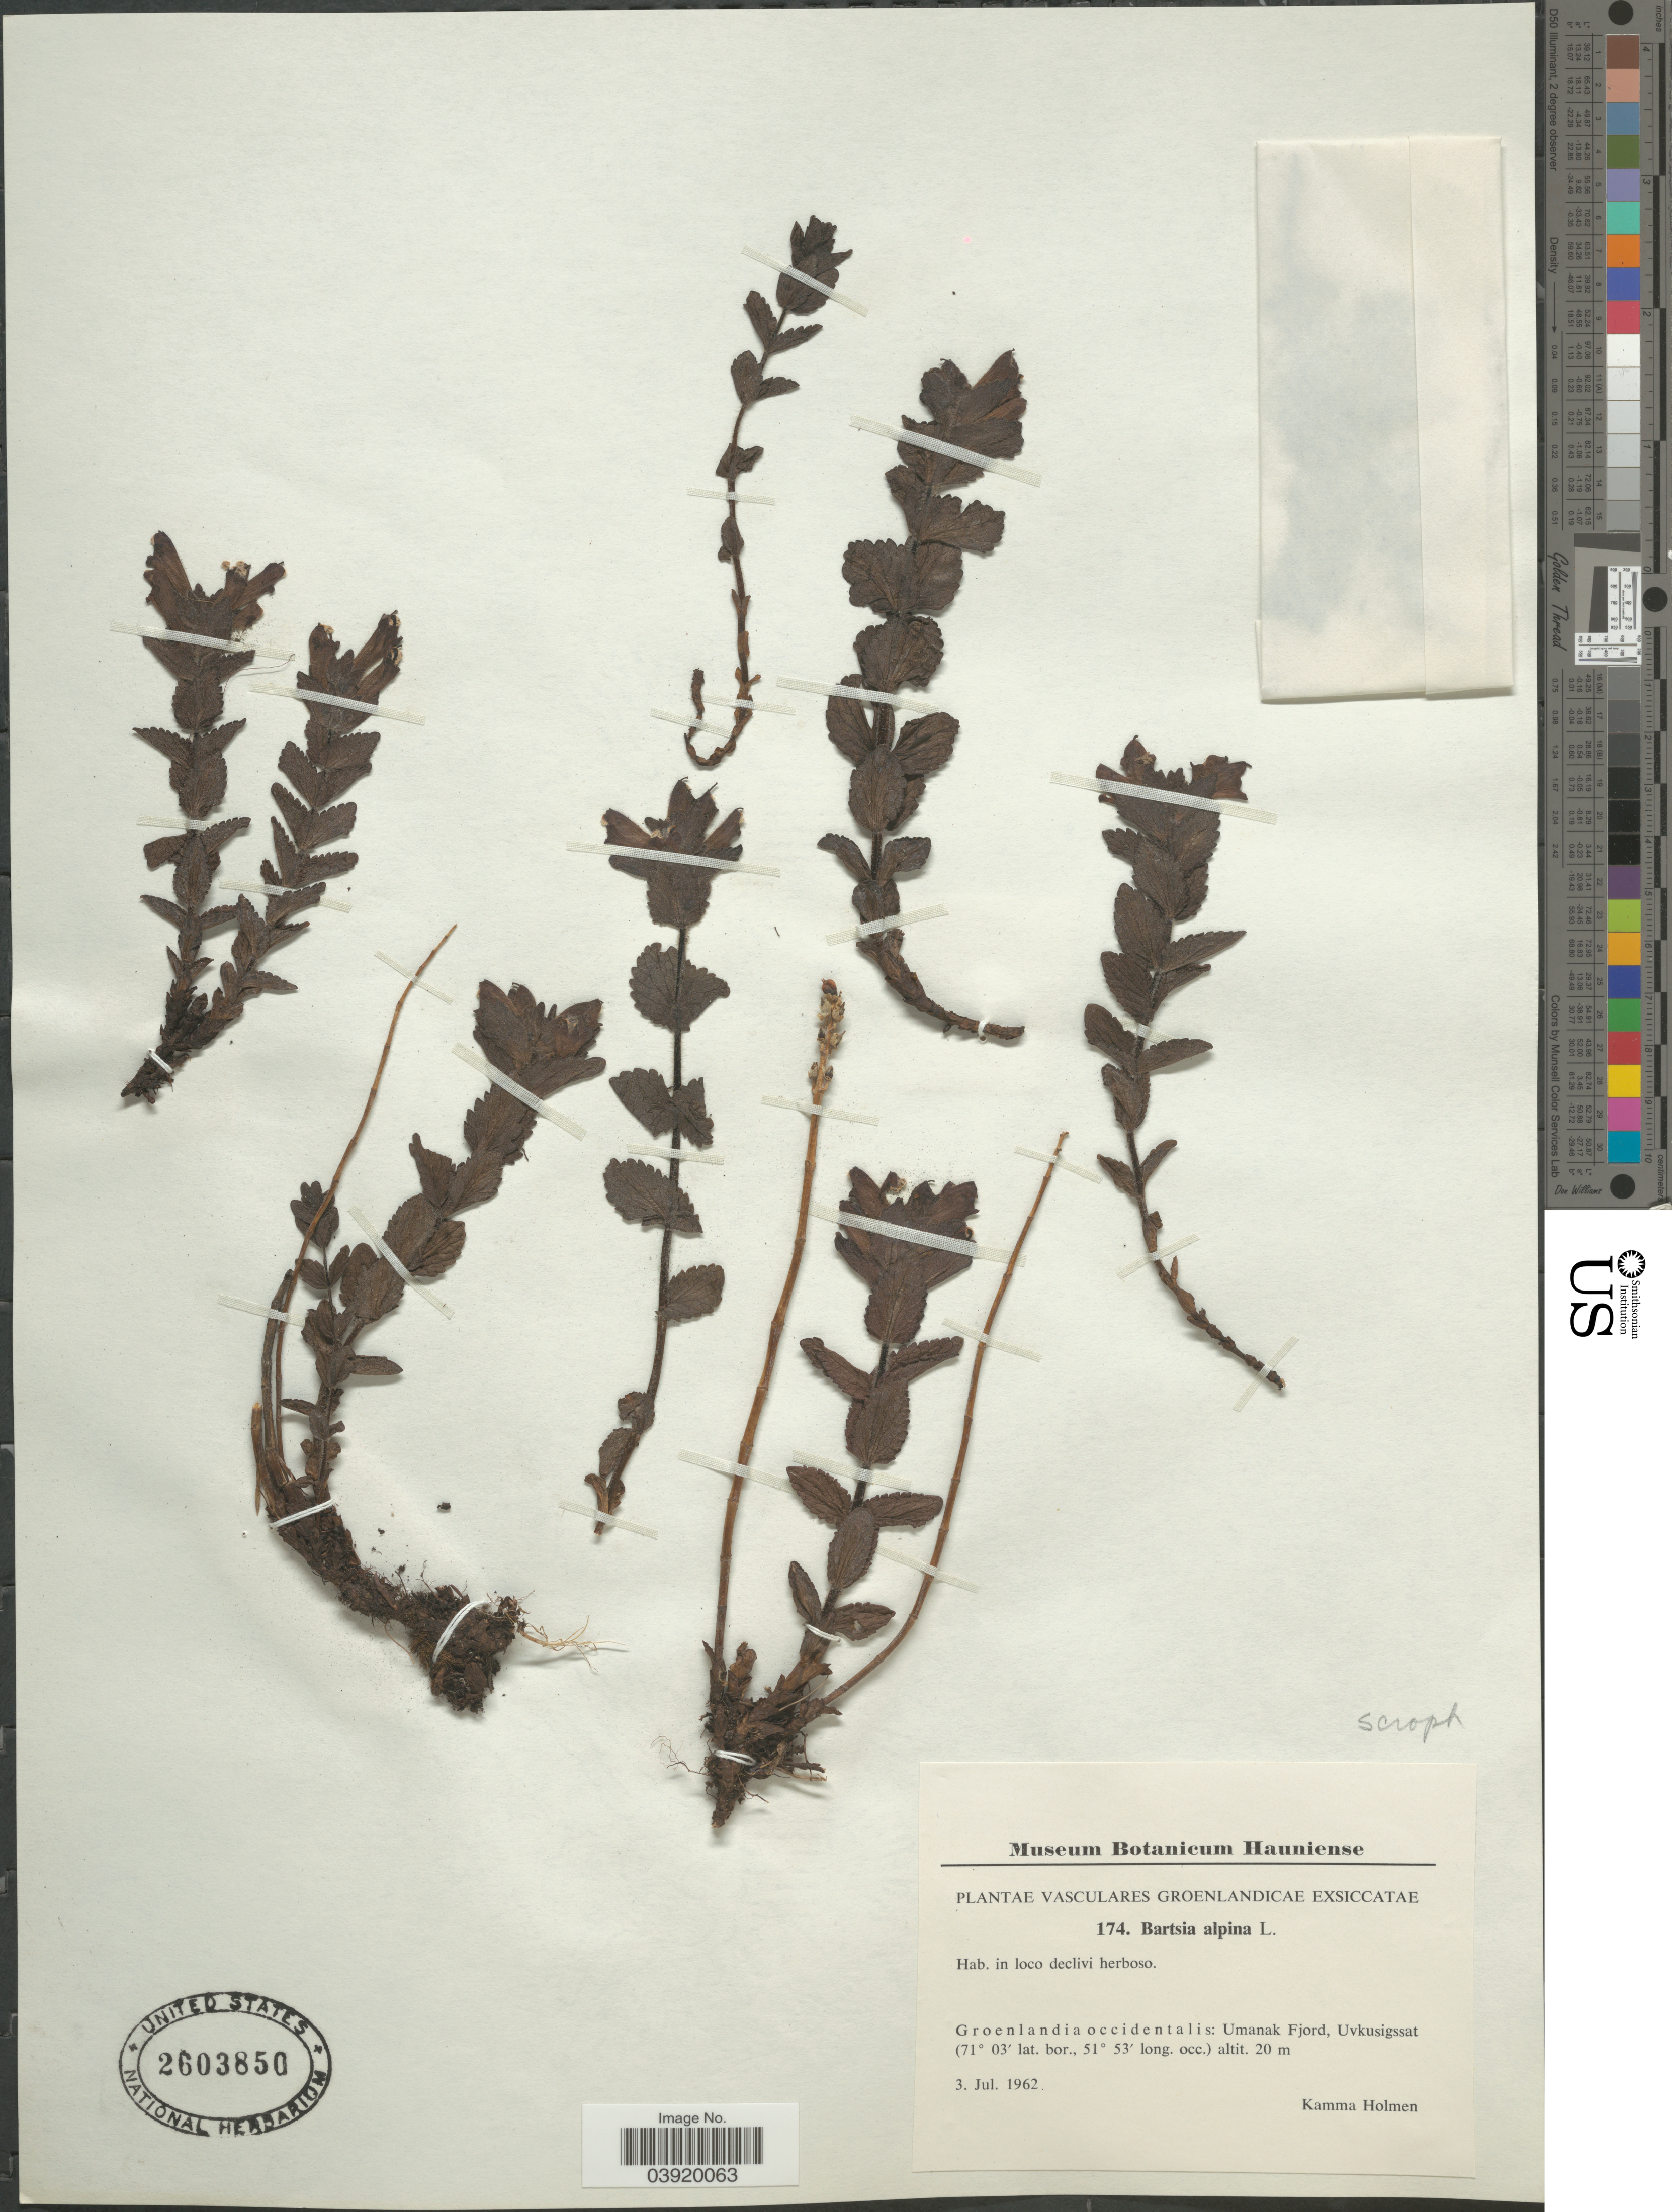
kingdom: Plantae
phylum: Tracheophyta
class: Magnoliopsida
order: Lamiales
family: Orobanchaceae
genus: Bartsia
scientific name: Bartsia alpina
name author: L.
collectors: K. A. Holmen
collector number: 174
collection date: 1962-07-03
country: Greenland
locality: Groenlandia occidentalis: Umanak Fjord, Uvkusigssat.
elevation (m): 20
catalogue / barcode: US 2603850